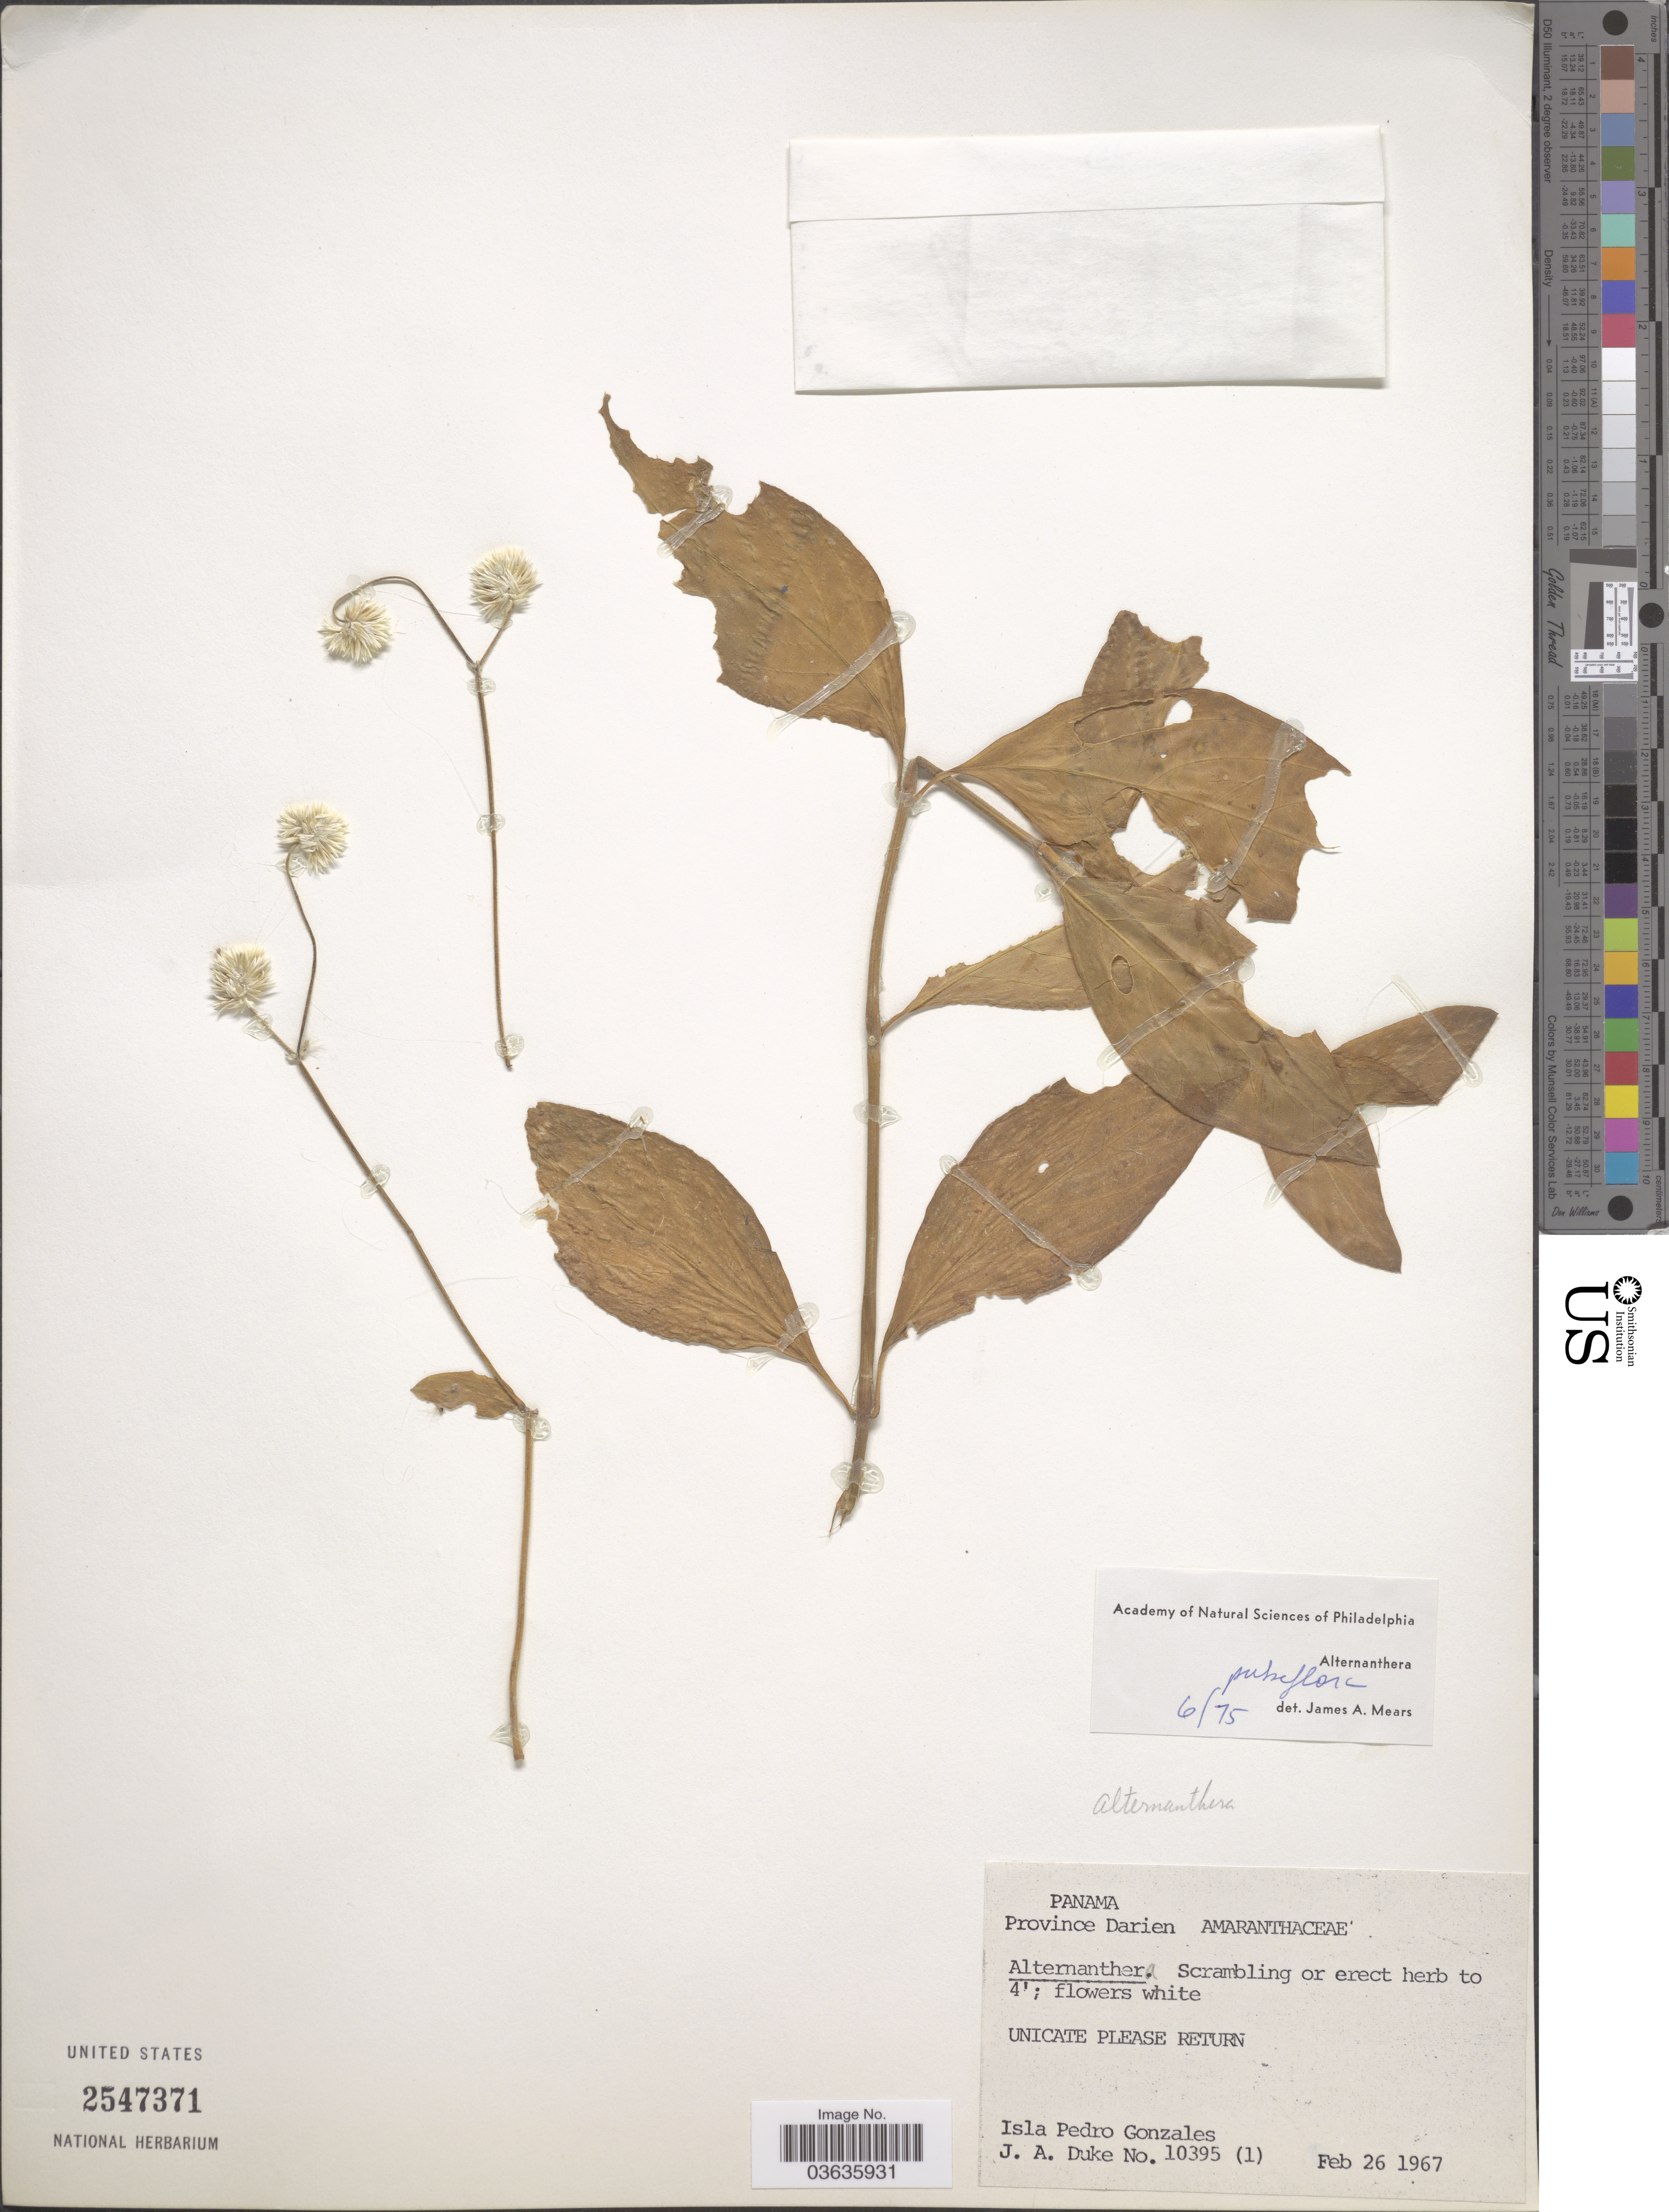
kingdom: Plantae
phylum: Tracheophyta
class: Magnoliopsida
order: Caryophyllales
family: Amaranthaceae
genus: Alternanthera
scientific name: Alternanthera pubiflora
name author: (Benth.) Kuntze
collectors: J. A. Duke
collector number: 10395 (1)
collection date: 1967-02-26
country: Panama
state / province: Darién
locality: Isla Pedro Gonzales.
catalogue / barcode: US 2547371